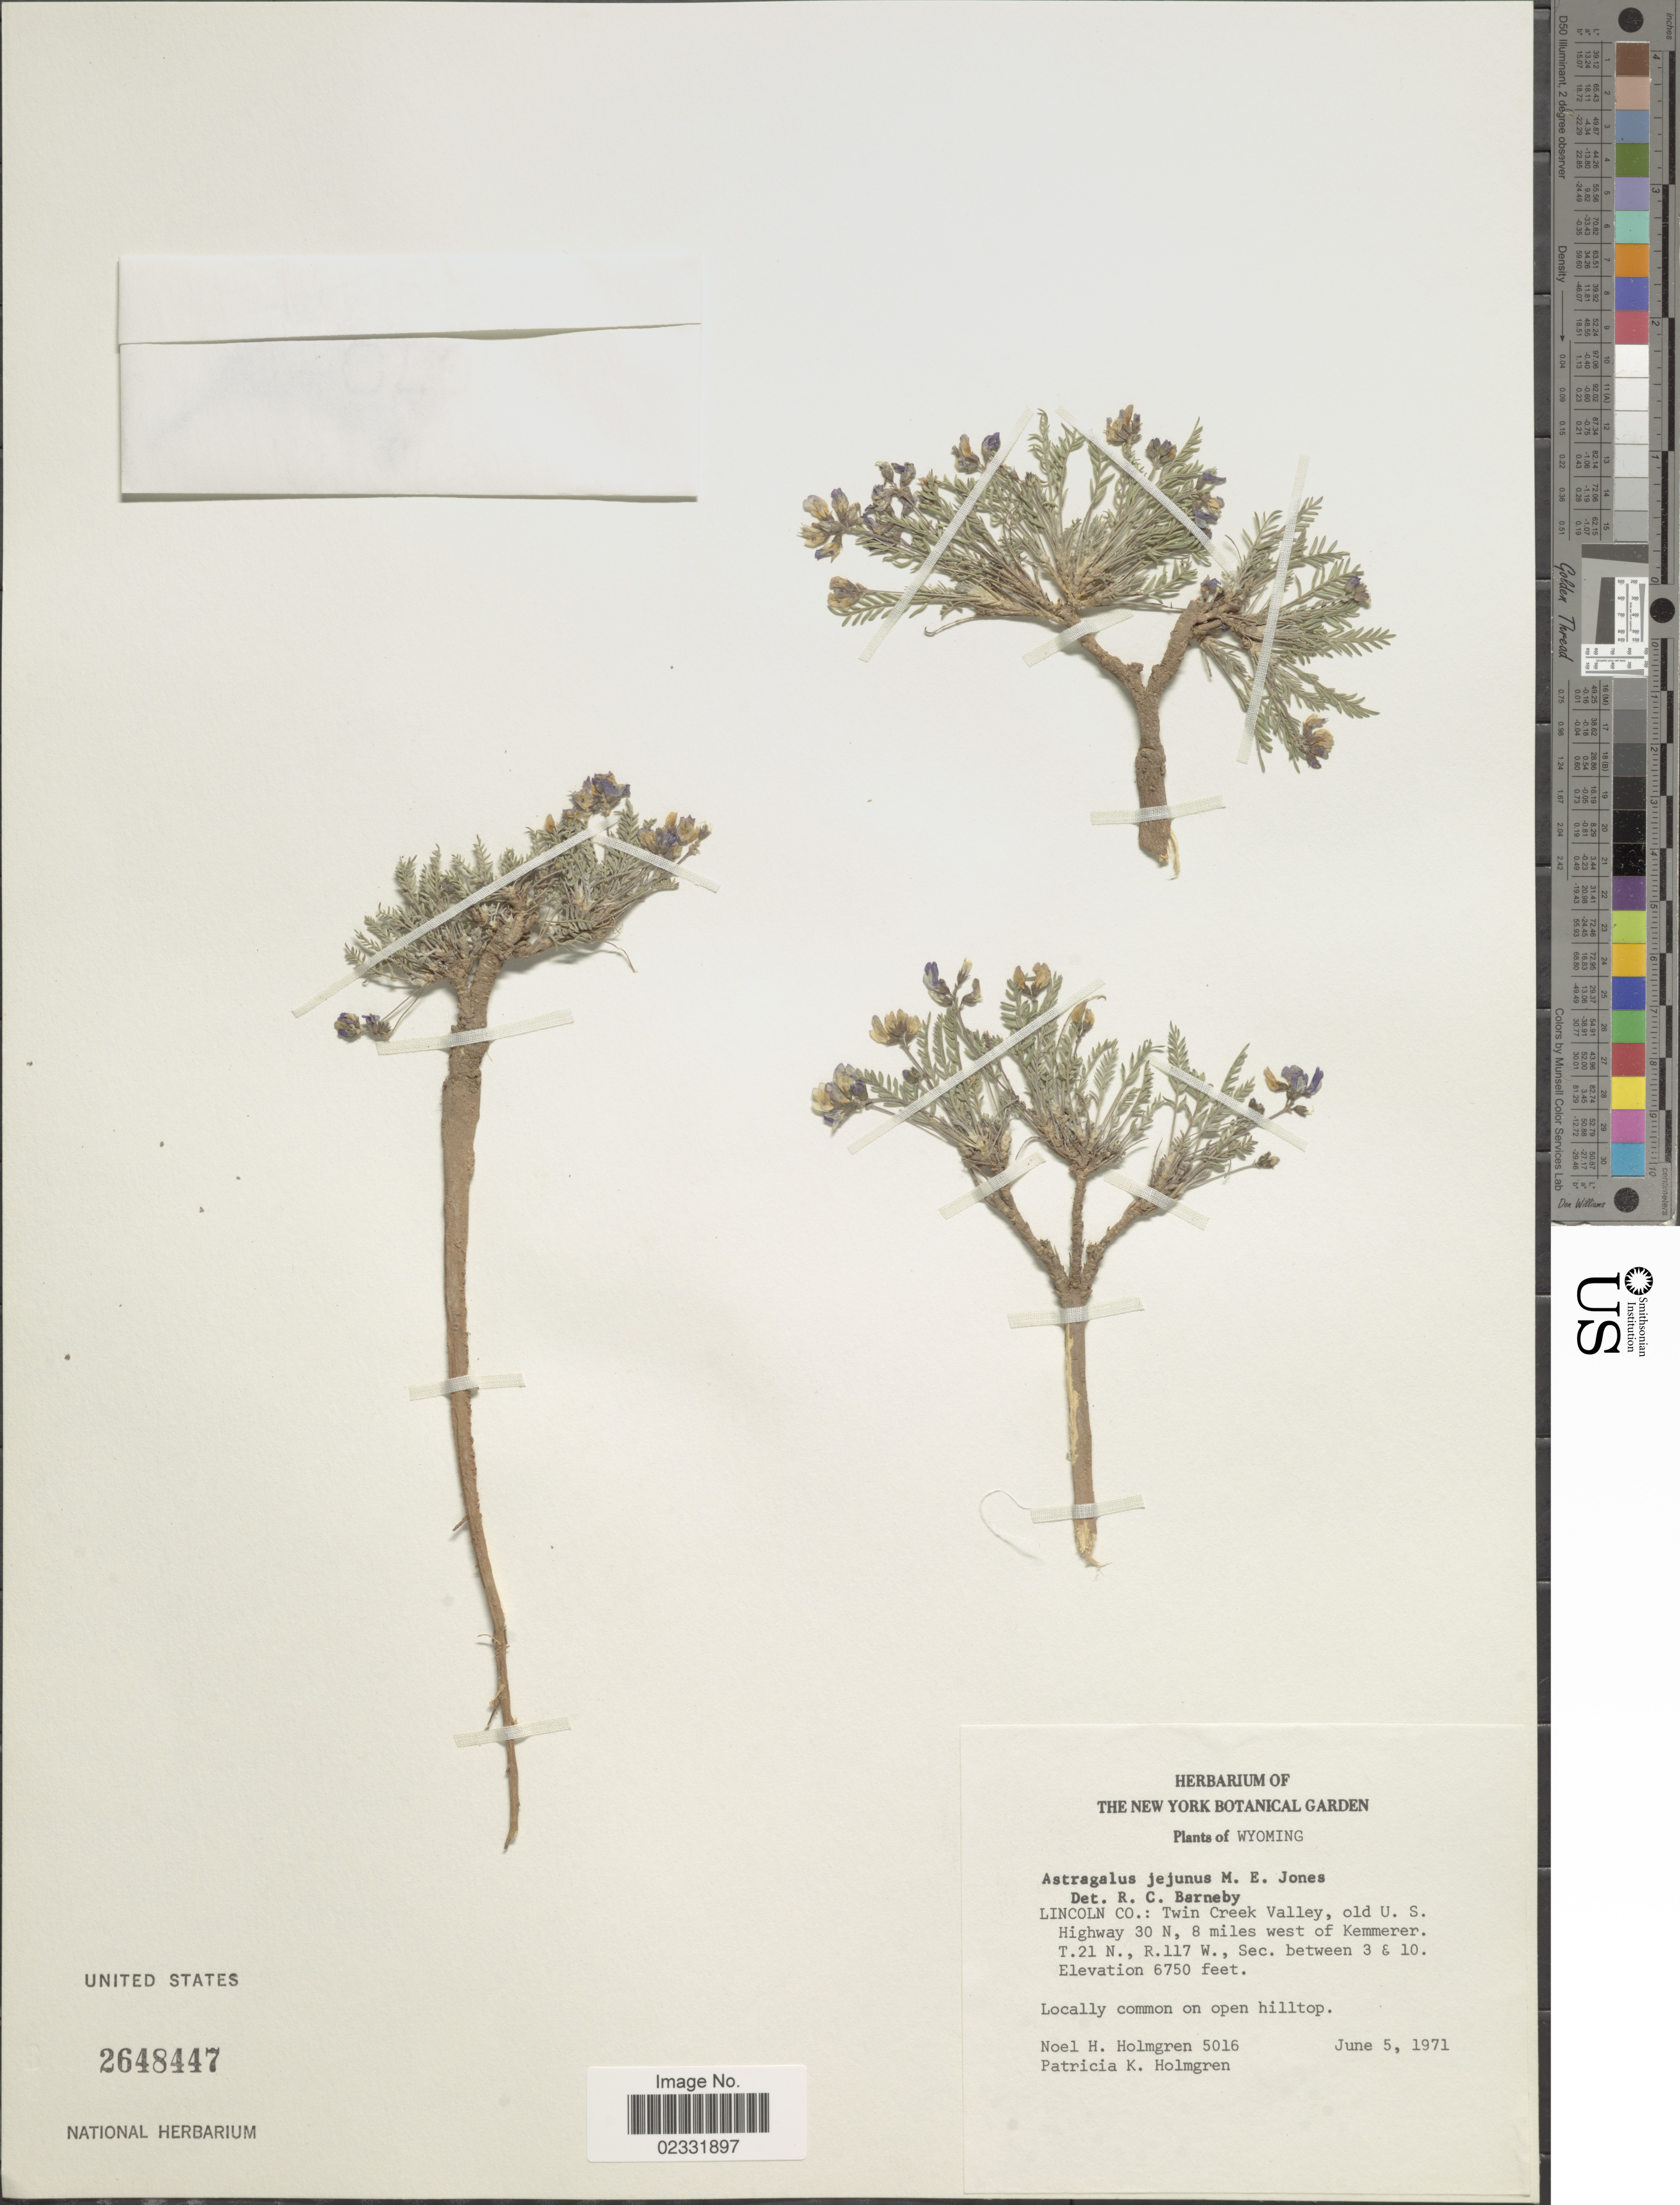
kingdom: Plantae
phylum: Tracheophyta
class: Magnoliopsida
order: Fabales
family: Fabaceae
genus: Astragalus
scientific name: Astragalus jejunus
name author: S. Watson in C. King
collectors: N. H. Holmgren & P. K. Holmgren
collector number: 5016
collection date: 1971-06-05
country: United States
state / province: Wyoming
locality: Lincoln Co.: Twin Creek Valley, old U.S. Highway 30 N, 8 miles west of Kemmerer. T. 21 N., R. 117 W., Sec. between 3 & 10.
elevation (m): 2057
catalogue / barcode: US 2648447